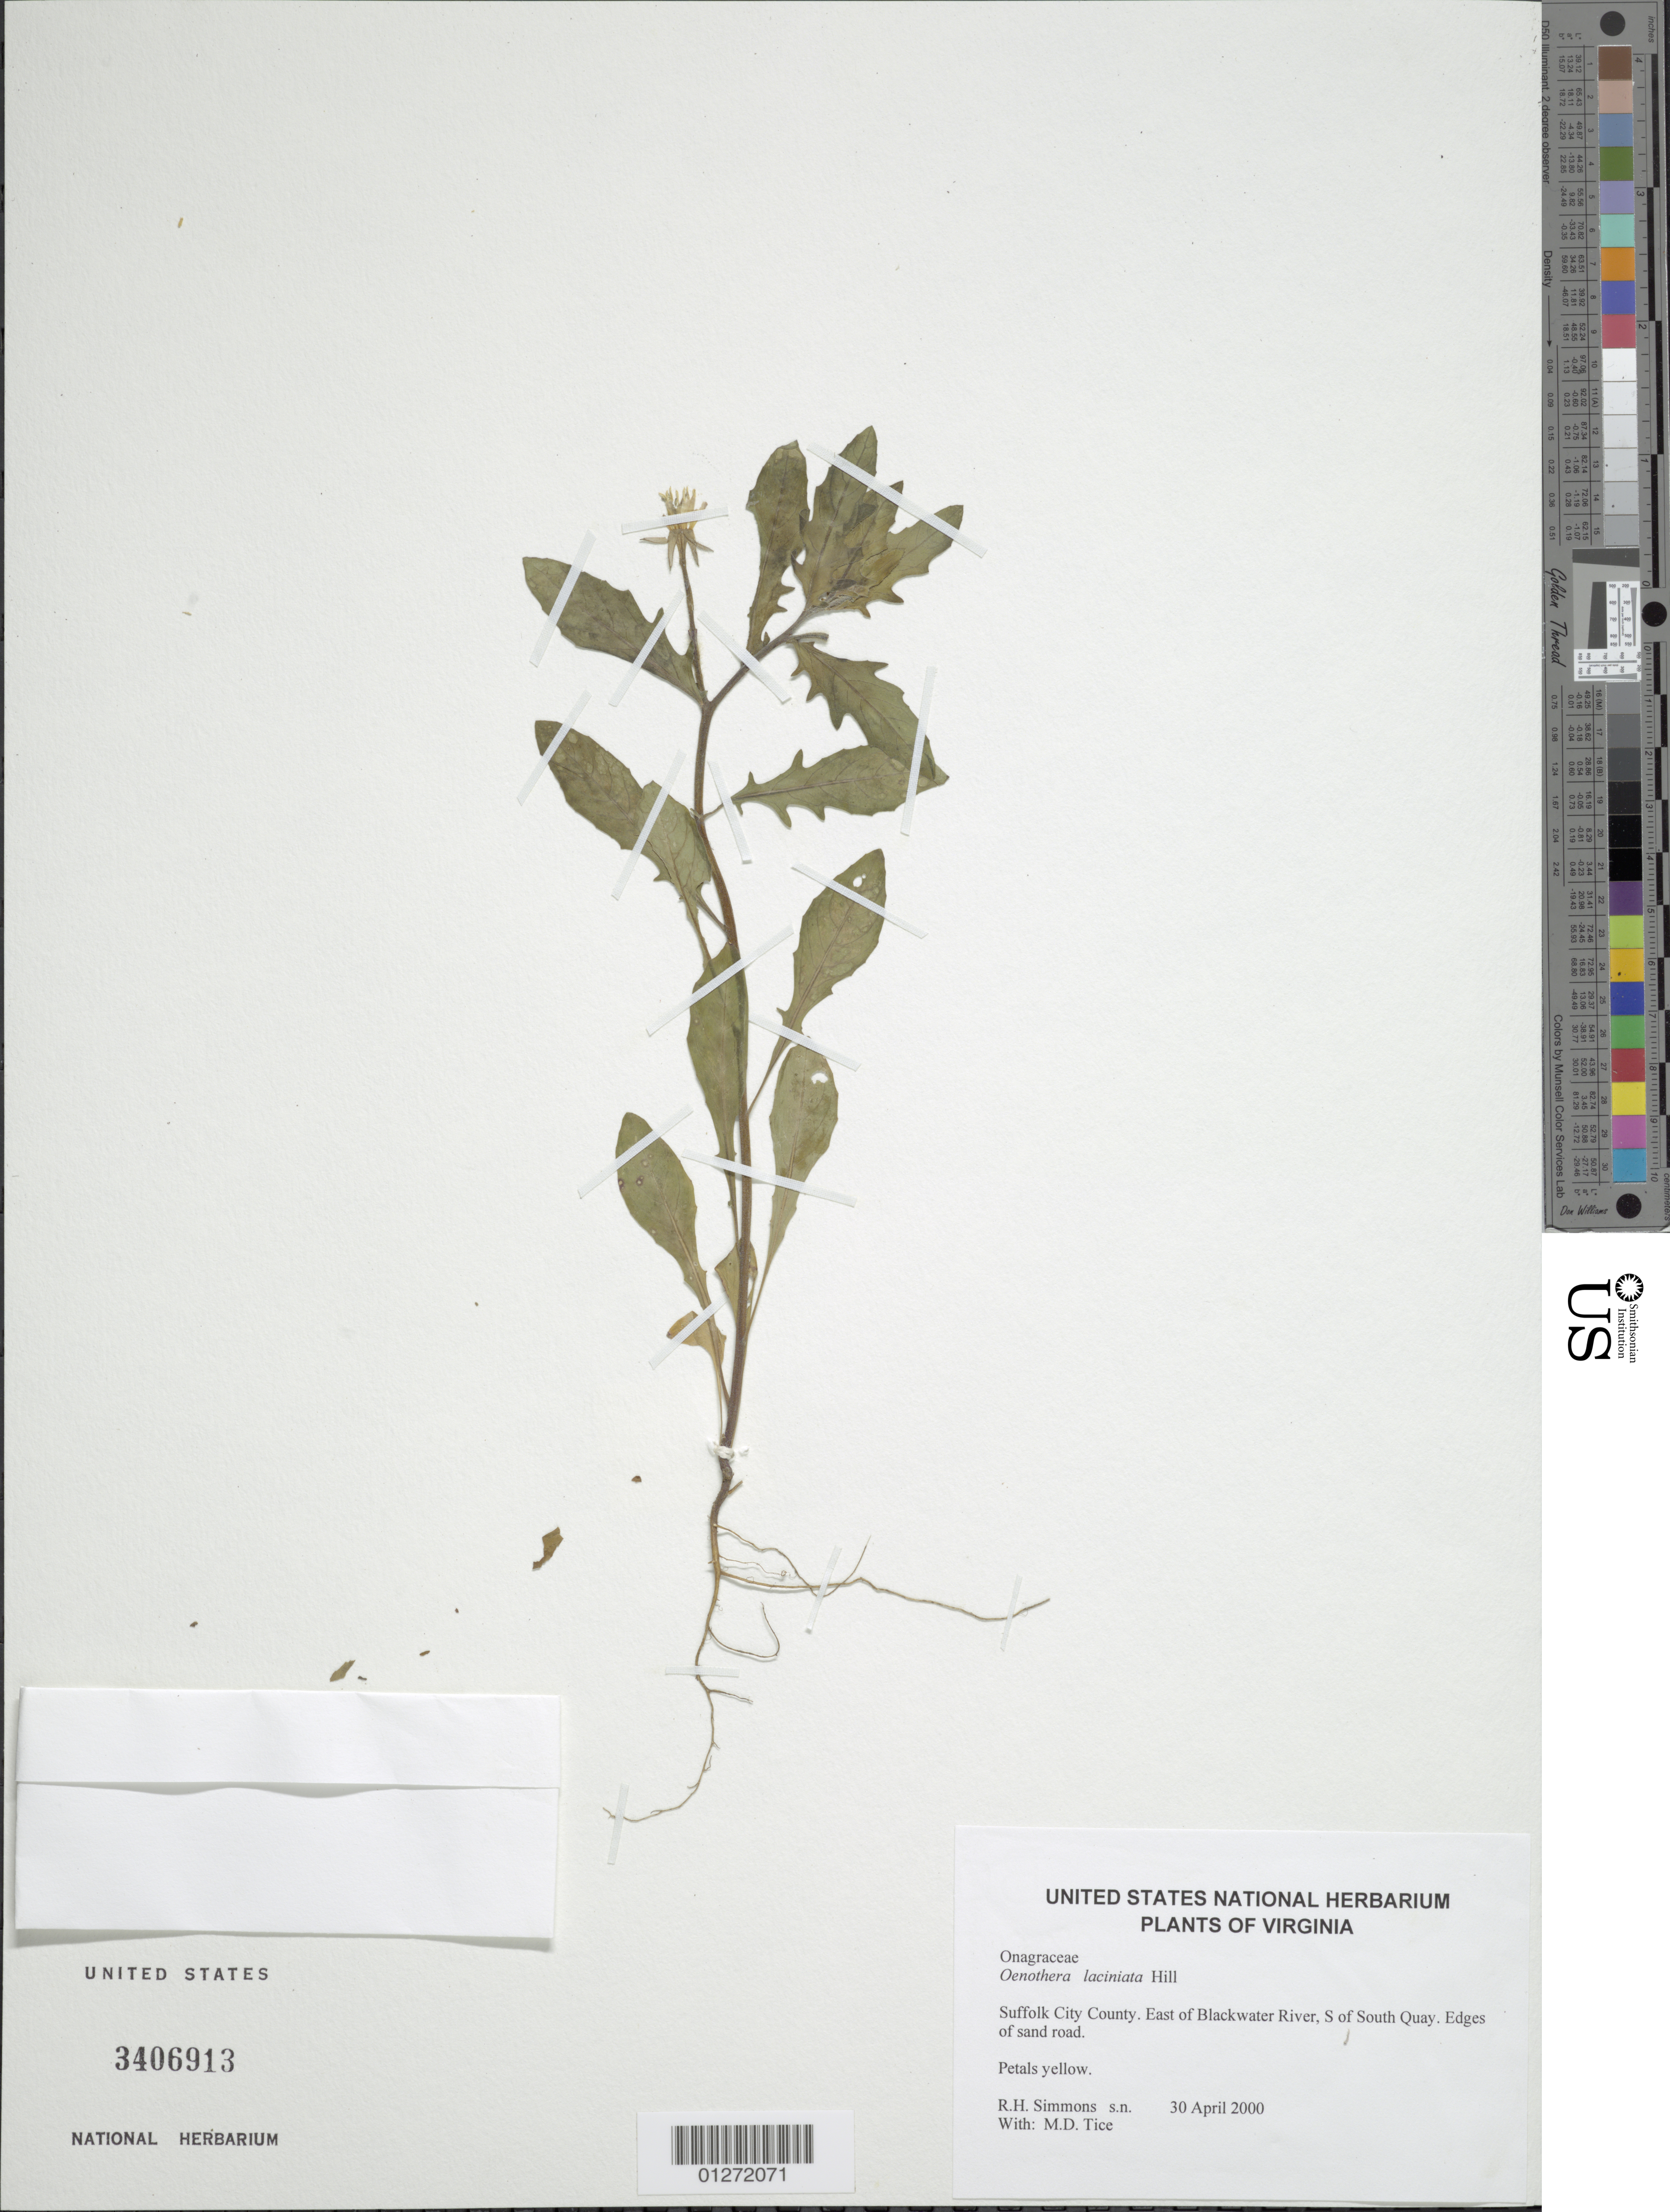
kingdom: Plantae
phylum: Tracheophyta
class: Magnoliopsida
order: Myrtales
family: Onagraceae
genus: Oenothera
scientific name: Oenothera laciniata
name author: Hill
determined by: Dietrich, W.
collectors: R. H. Simmons & M. Tice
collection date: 2000-04-30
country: United States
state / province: Virginia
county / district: City of Suffolk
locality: East of Blackwater River, South of South Quay.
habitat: Edges of sand road.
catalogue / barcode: US 3406913